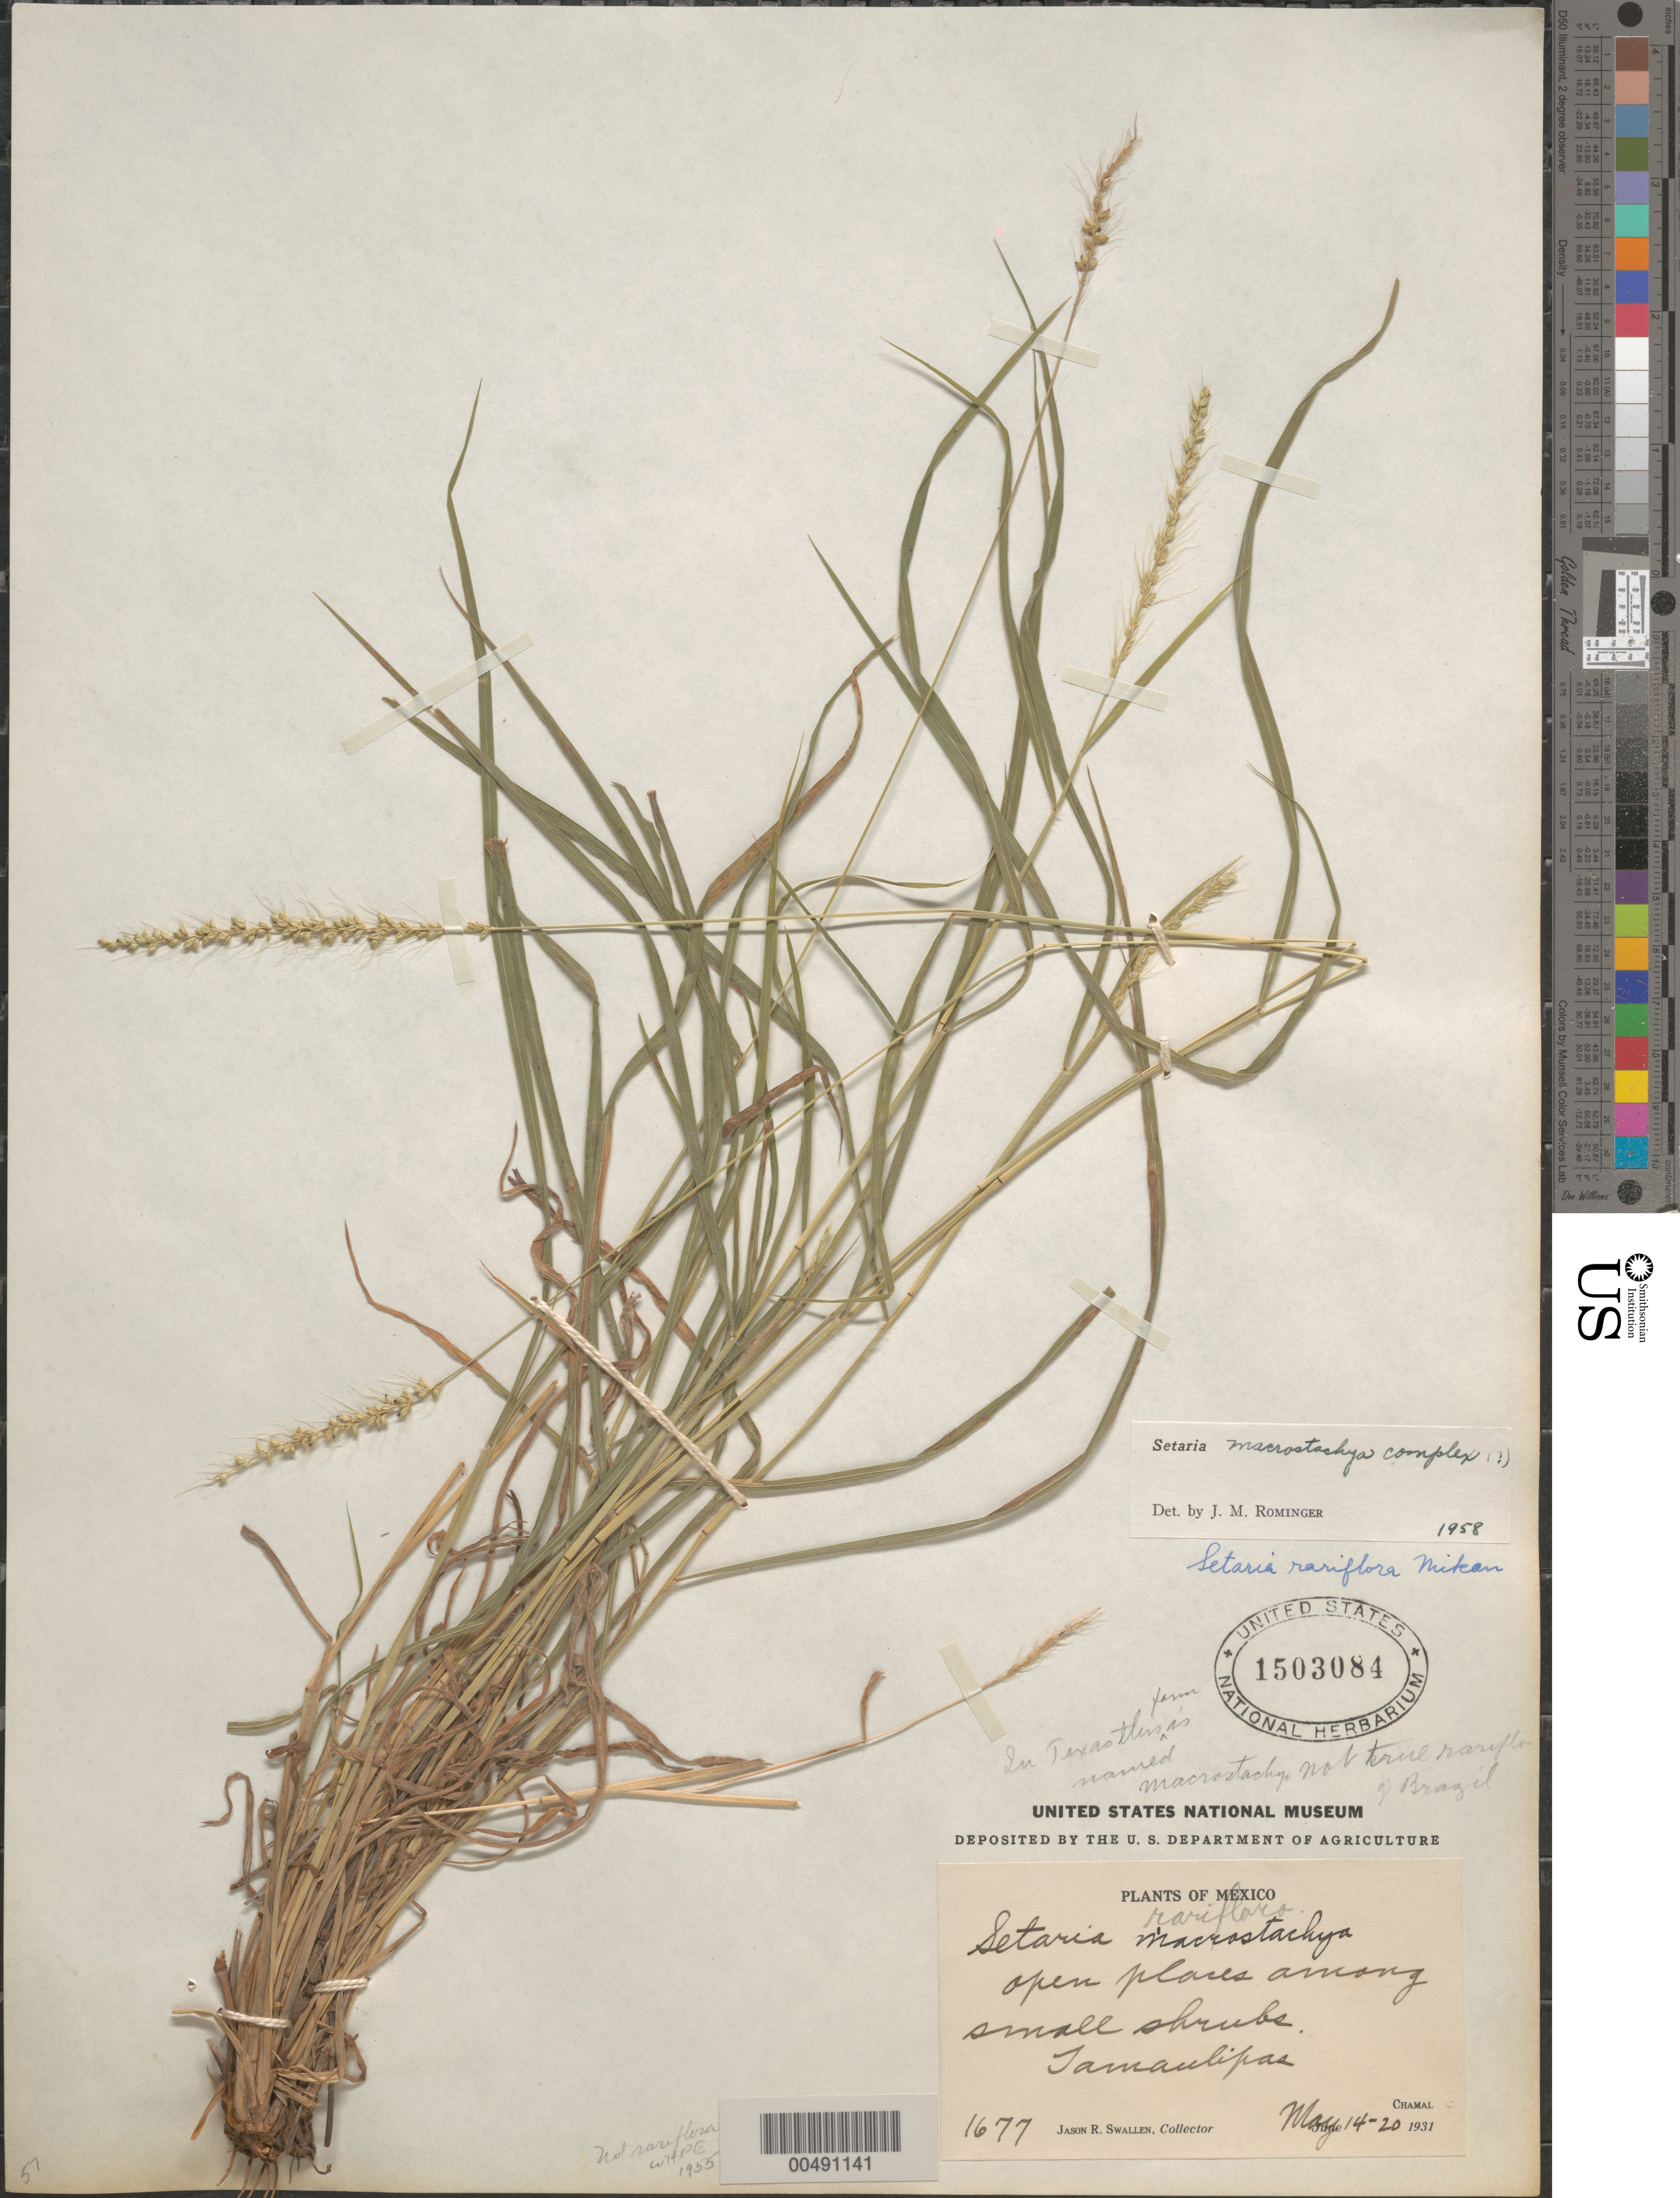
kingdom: Plantae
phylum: Tracheophyta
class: Liliopsida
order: Poales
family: Poaceae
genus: Setaria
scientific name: Setaria macrostachya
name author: Kunth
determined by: Rominger, J. M.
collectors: J. R. Swallen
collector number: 1677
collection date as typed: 14 May 1931 to 20 May 1931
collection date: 1931-05-14/1931-05-20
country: Mexico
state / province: Tamaulipas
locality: Chamal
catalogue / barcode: US 1503084